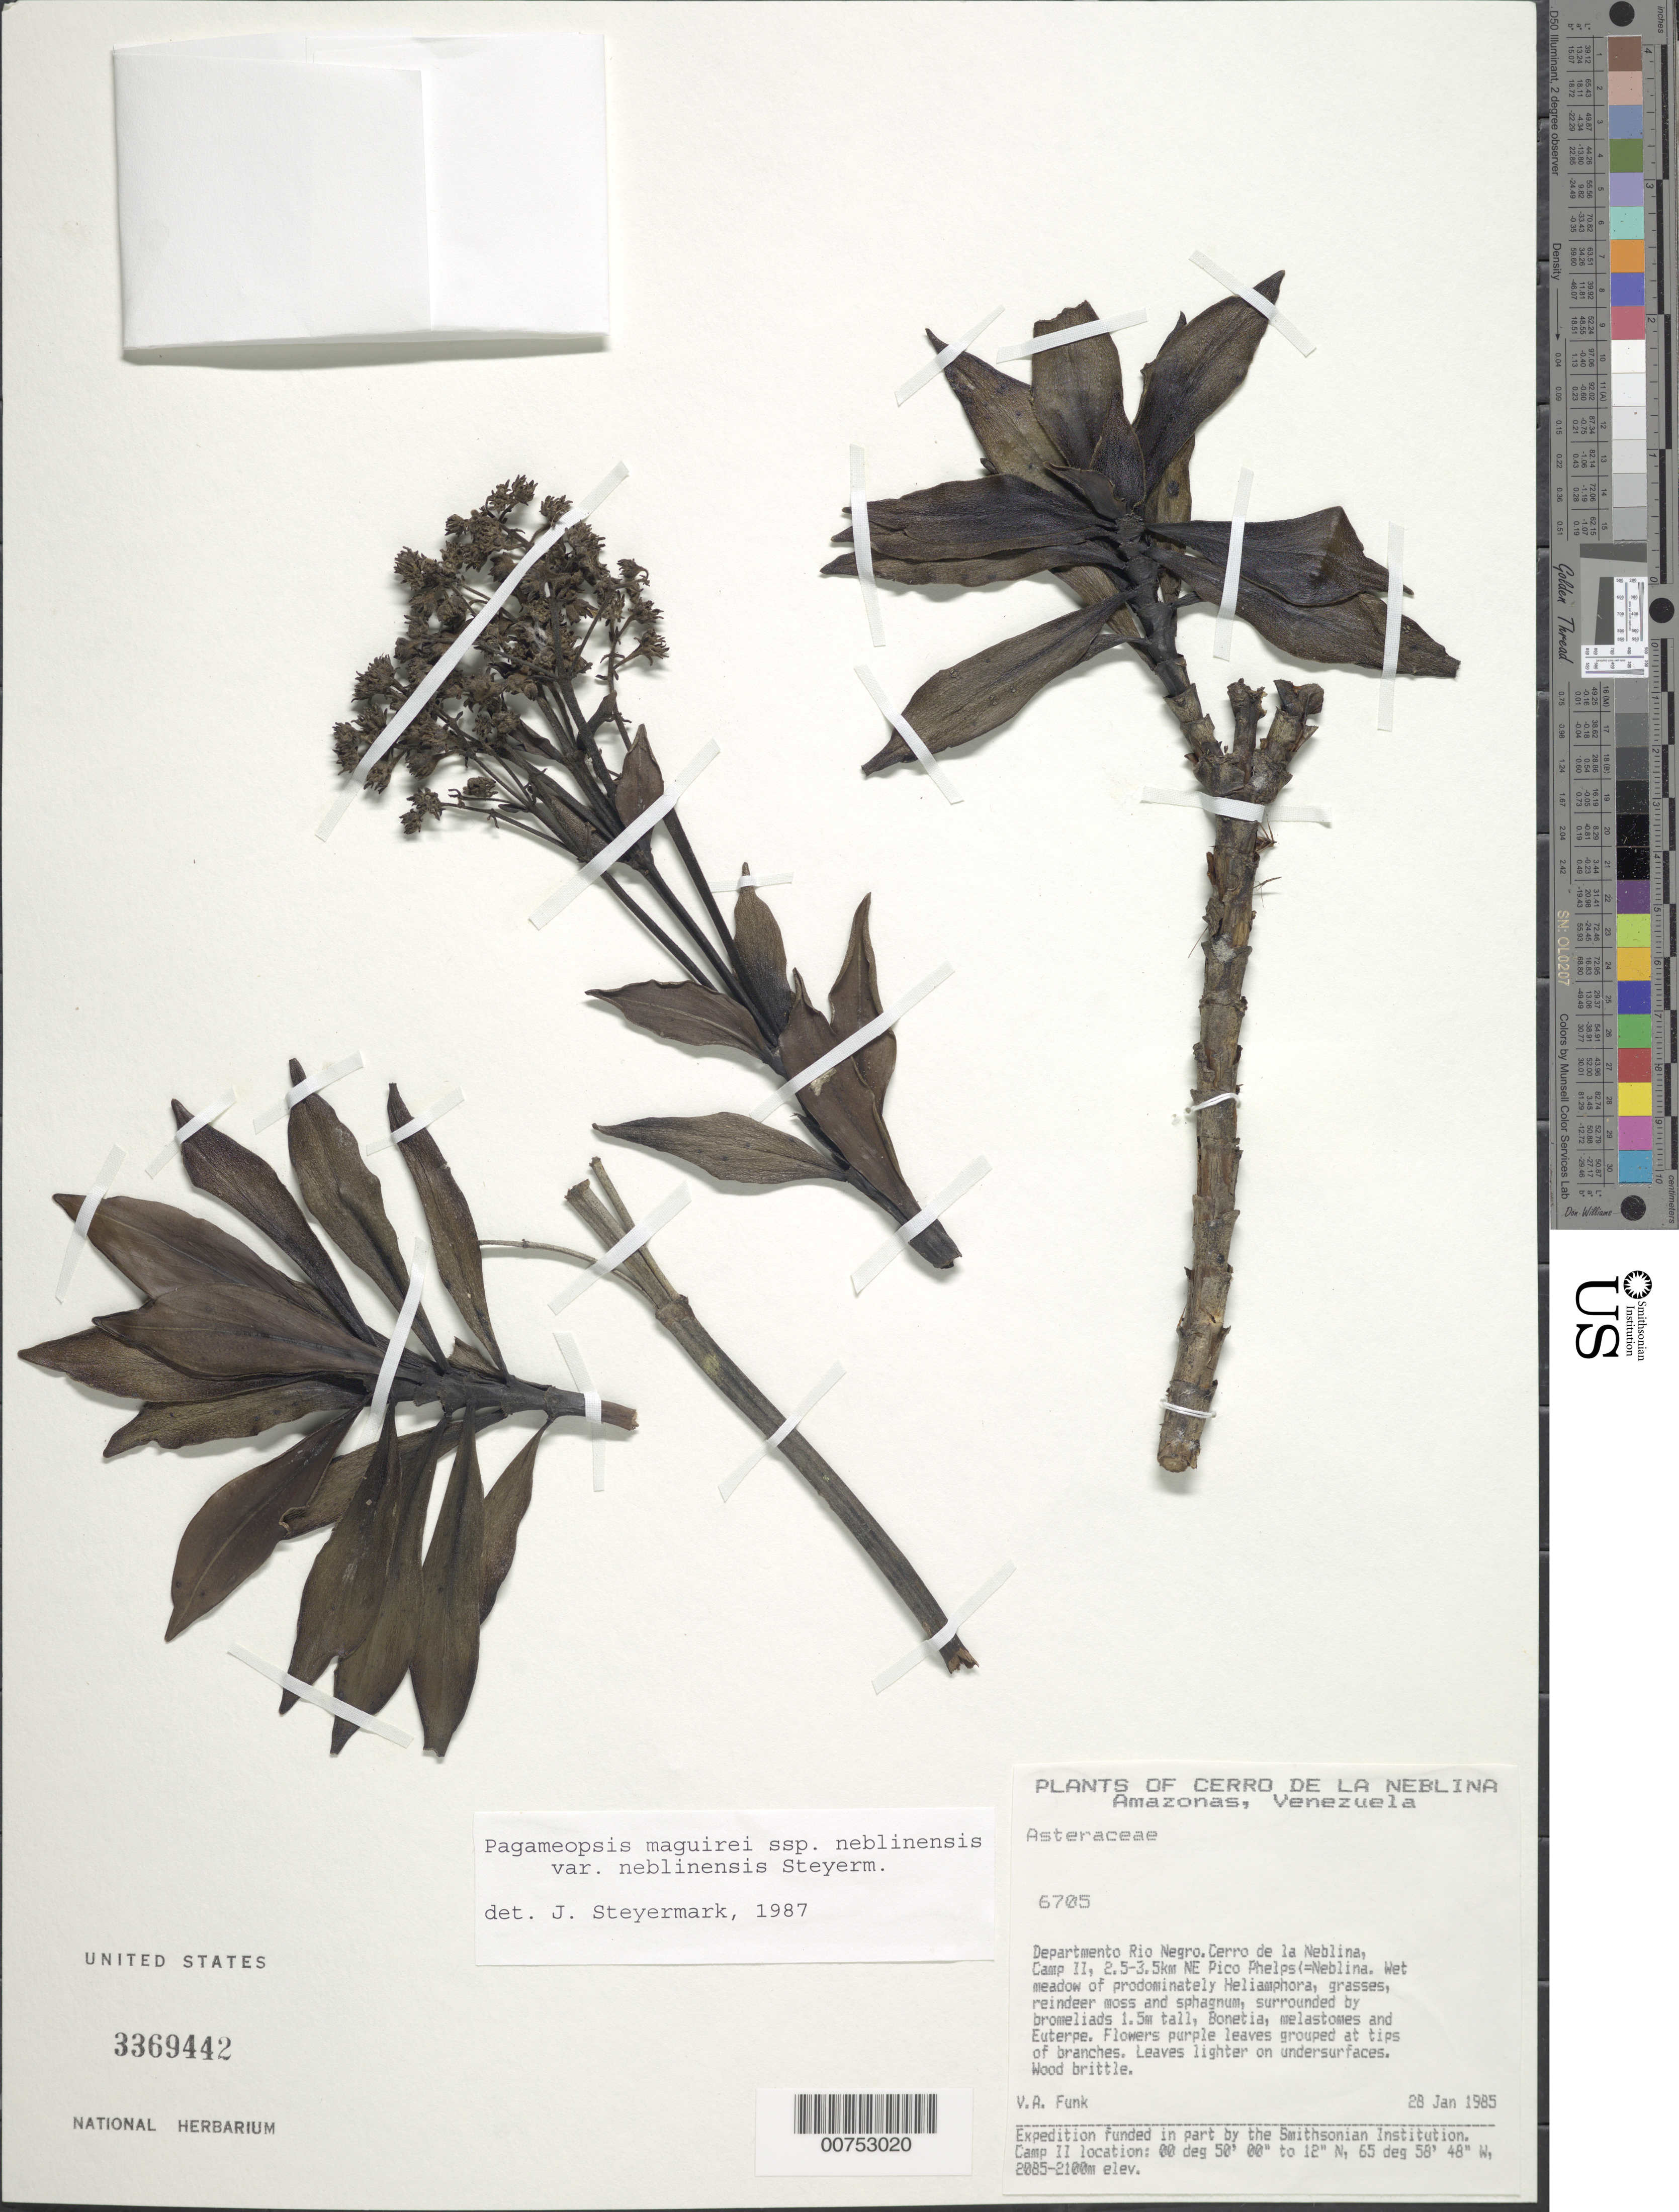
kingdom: Plantae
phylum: Tracheophyta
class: Magnoliopsida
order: Gentianales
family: Rubiaceae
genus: Pagameopsis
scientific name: Pagameopsis maguirei subsp. neblinensis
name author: Steyerm.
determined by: Steyermark, Julian A., (VEN)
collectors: V. Funk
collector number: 6705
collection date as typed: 28-Jan-85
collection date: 1985-01-28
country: Venezuela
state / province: Amazonas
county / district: Río Negro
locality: Cerro de la Neblina, Camp II 2.5-3.5 km NE Pico Phelps (=Neblina)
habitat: Wet meadow of predominately Heliamphora, grasses, reindeer moss and sphagnum, surrounded by bromeliads 1.5 m tall, Bonetia, melastomes and Euterpe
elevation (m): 2085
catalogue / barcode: US 3369442